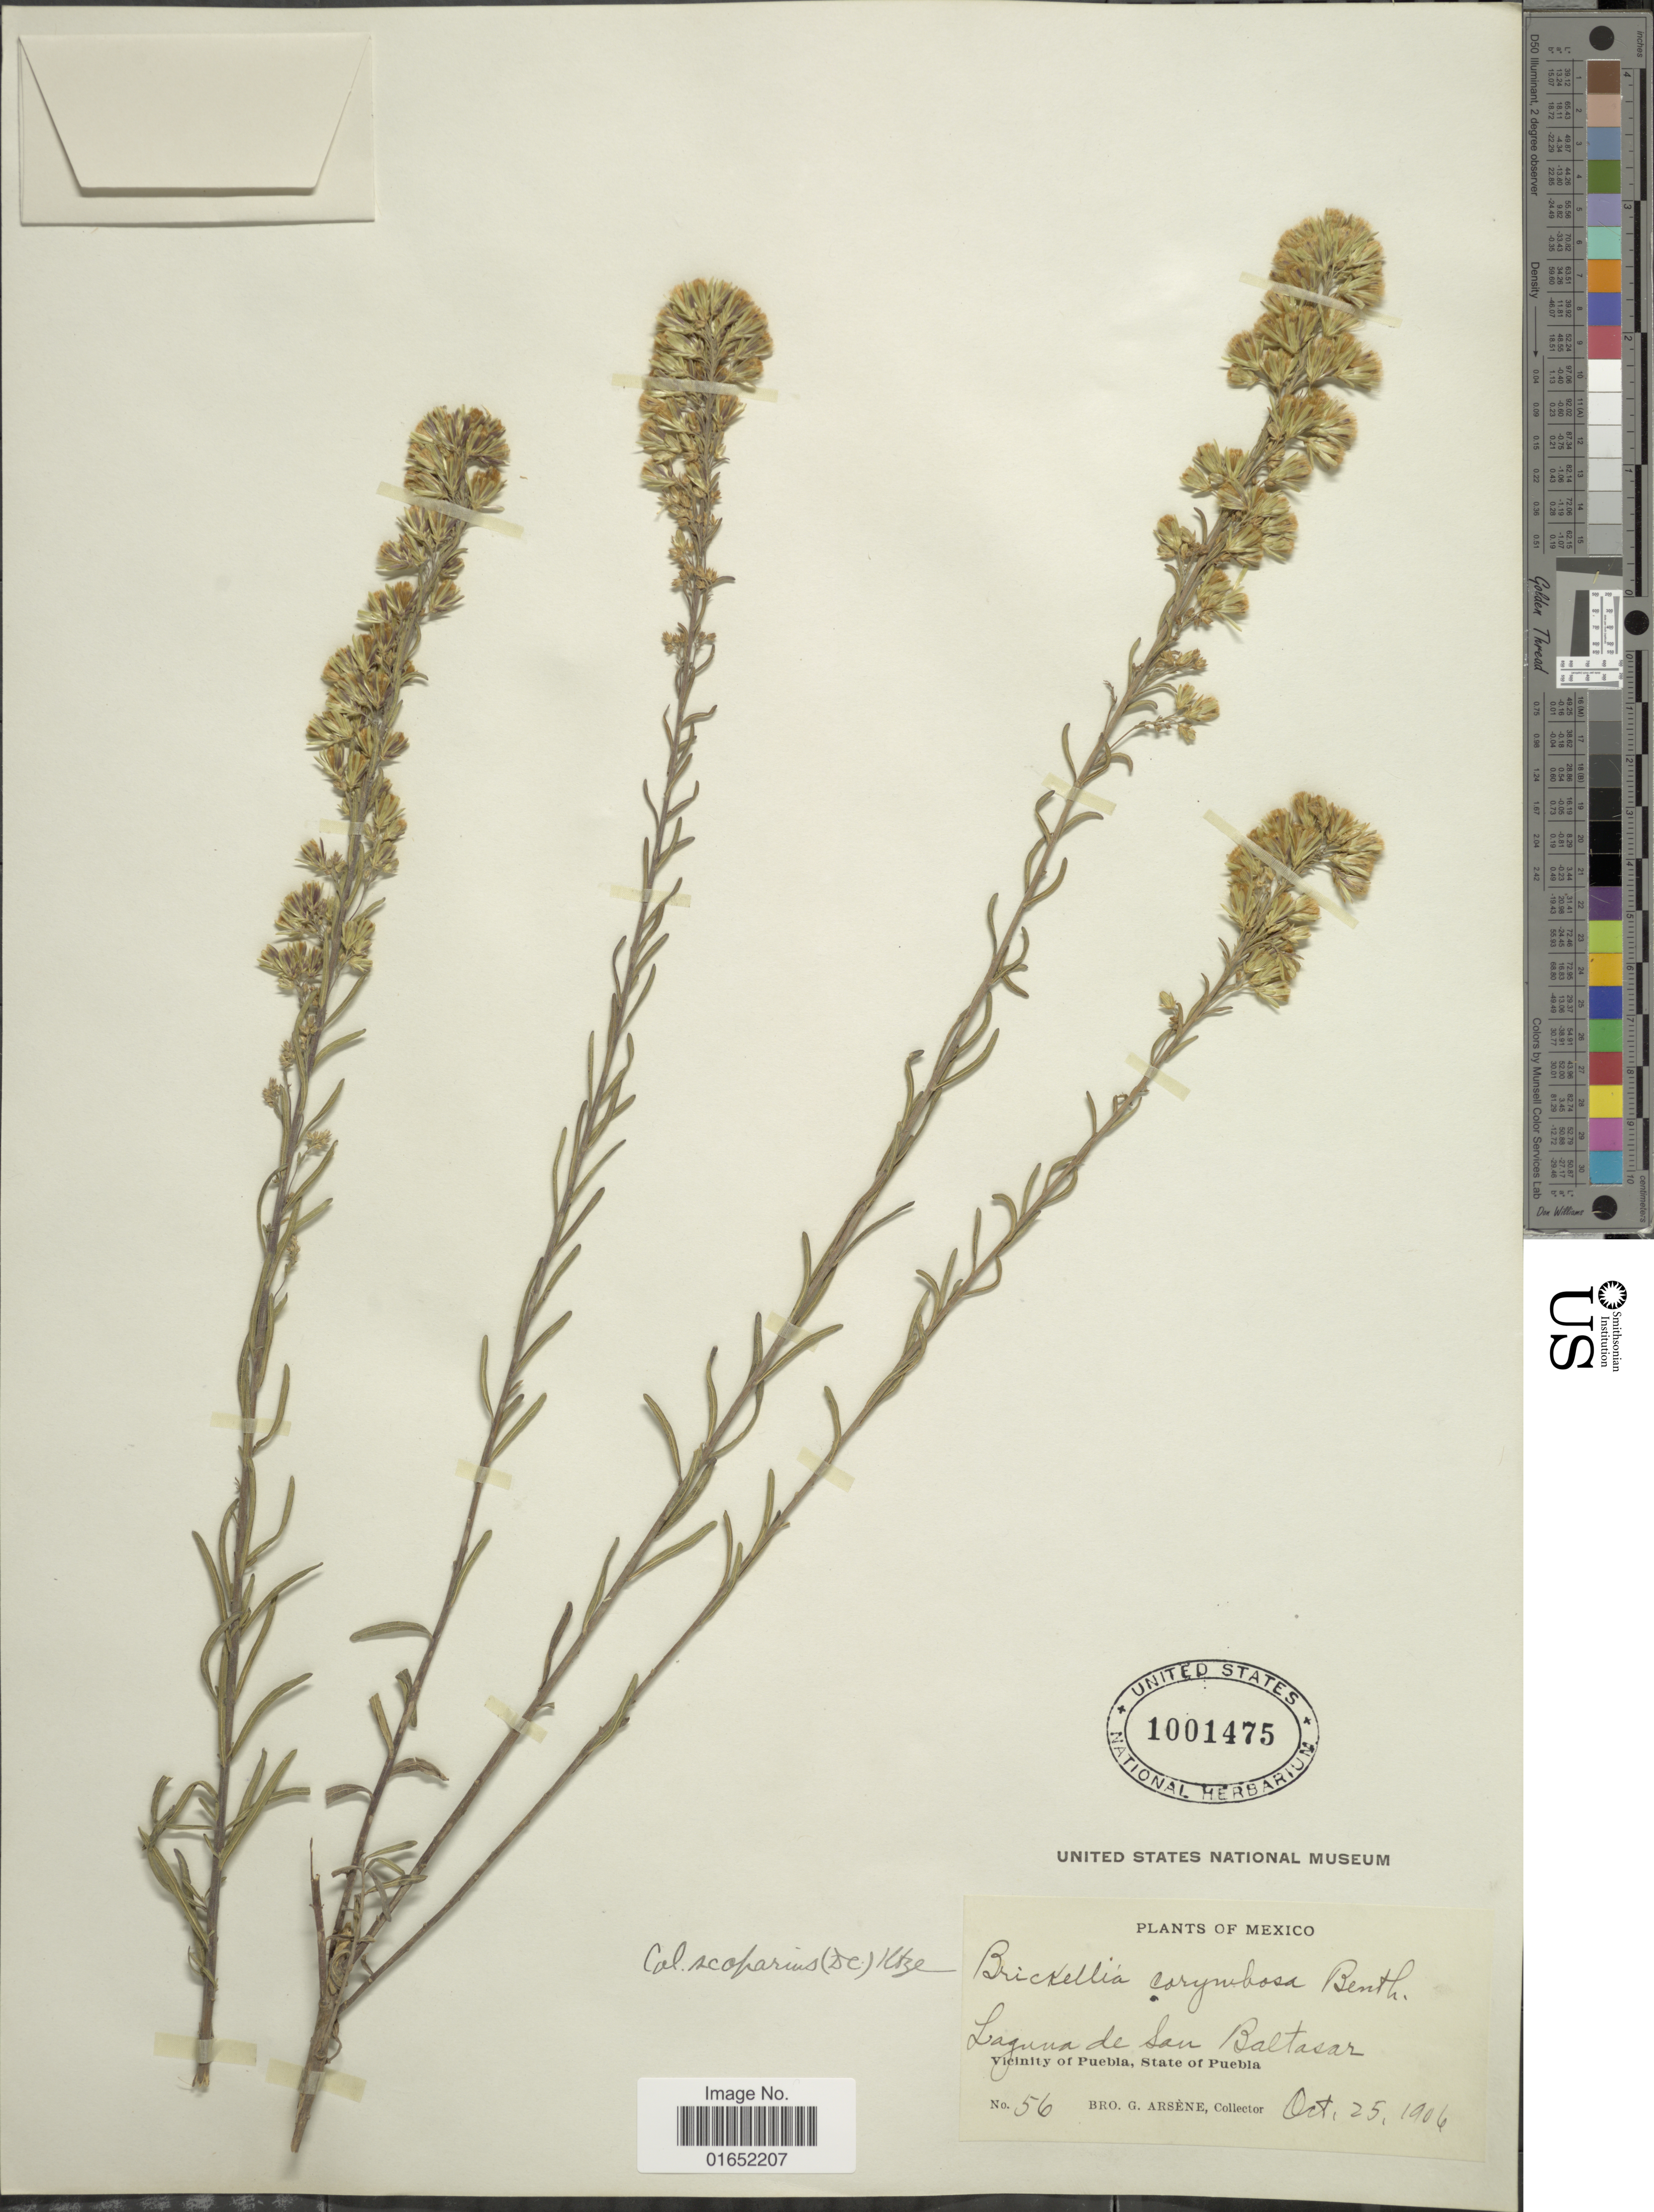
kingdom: Plantae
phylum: Tracheophyta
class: Magnoliopsida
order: Asterales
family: Asteraceae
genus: Brickellia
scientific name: Brickellia scoparia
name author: (DC.) A. Gray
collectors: Bro. G. Arsène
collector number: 56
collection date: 1906-10-25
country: Mexico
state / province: Puebla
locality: Laguna de San Baltasar, Vicinity of Puebla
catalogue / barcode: US 1001475